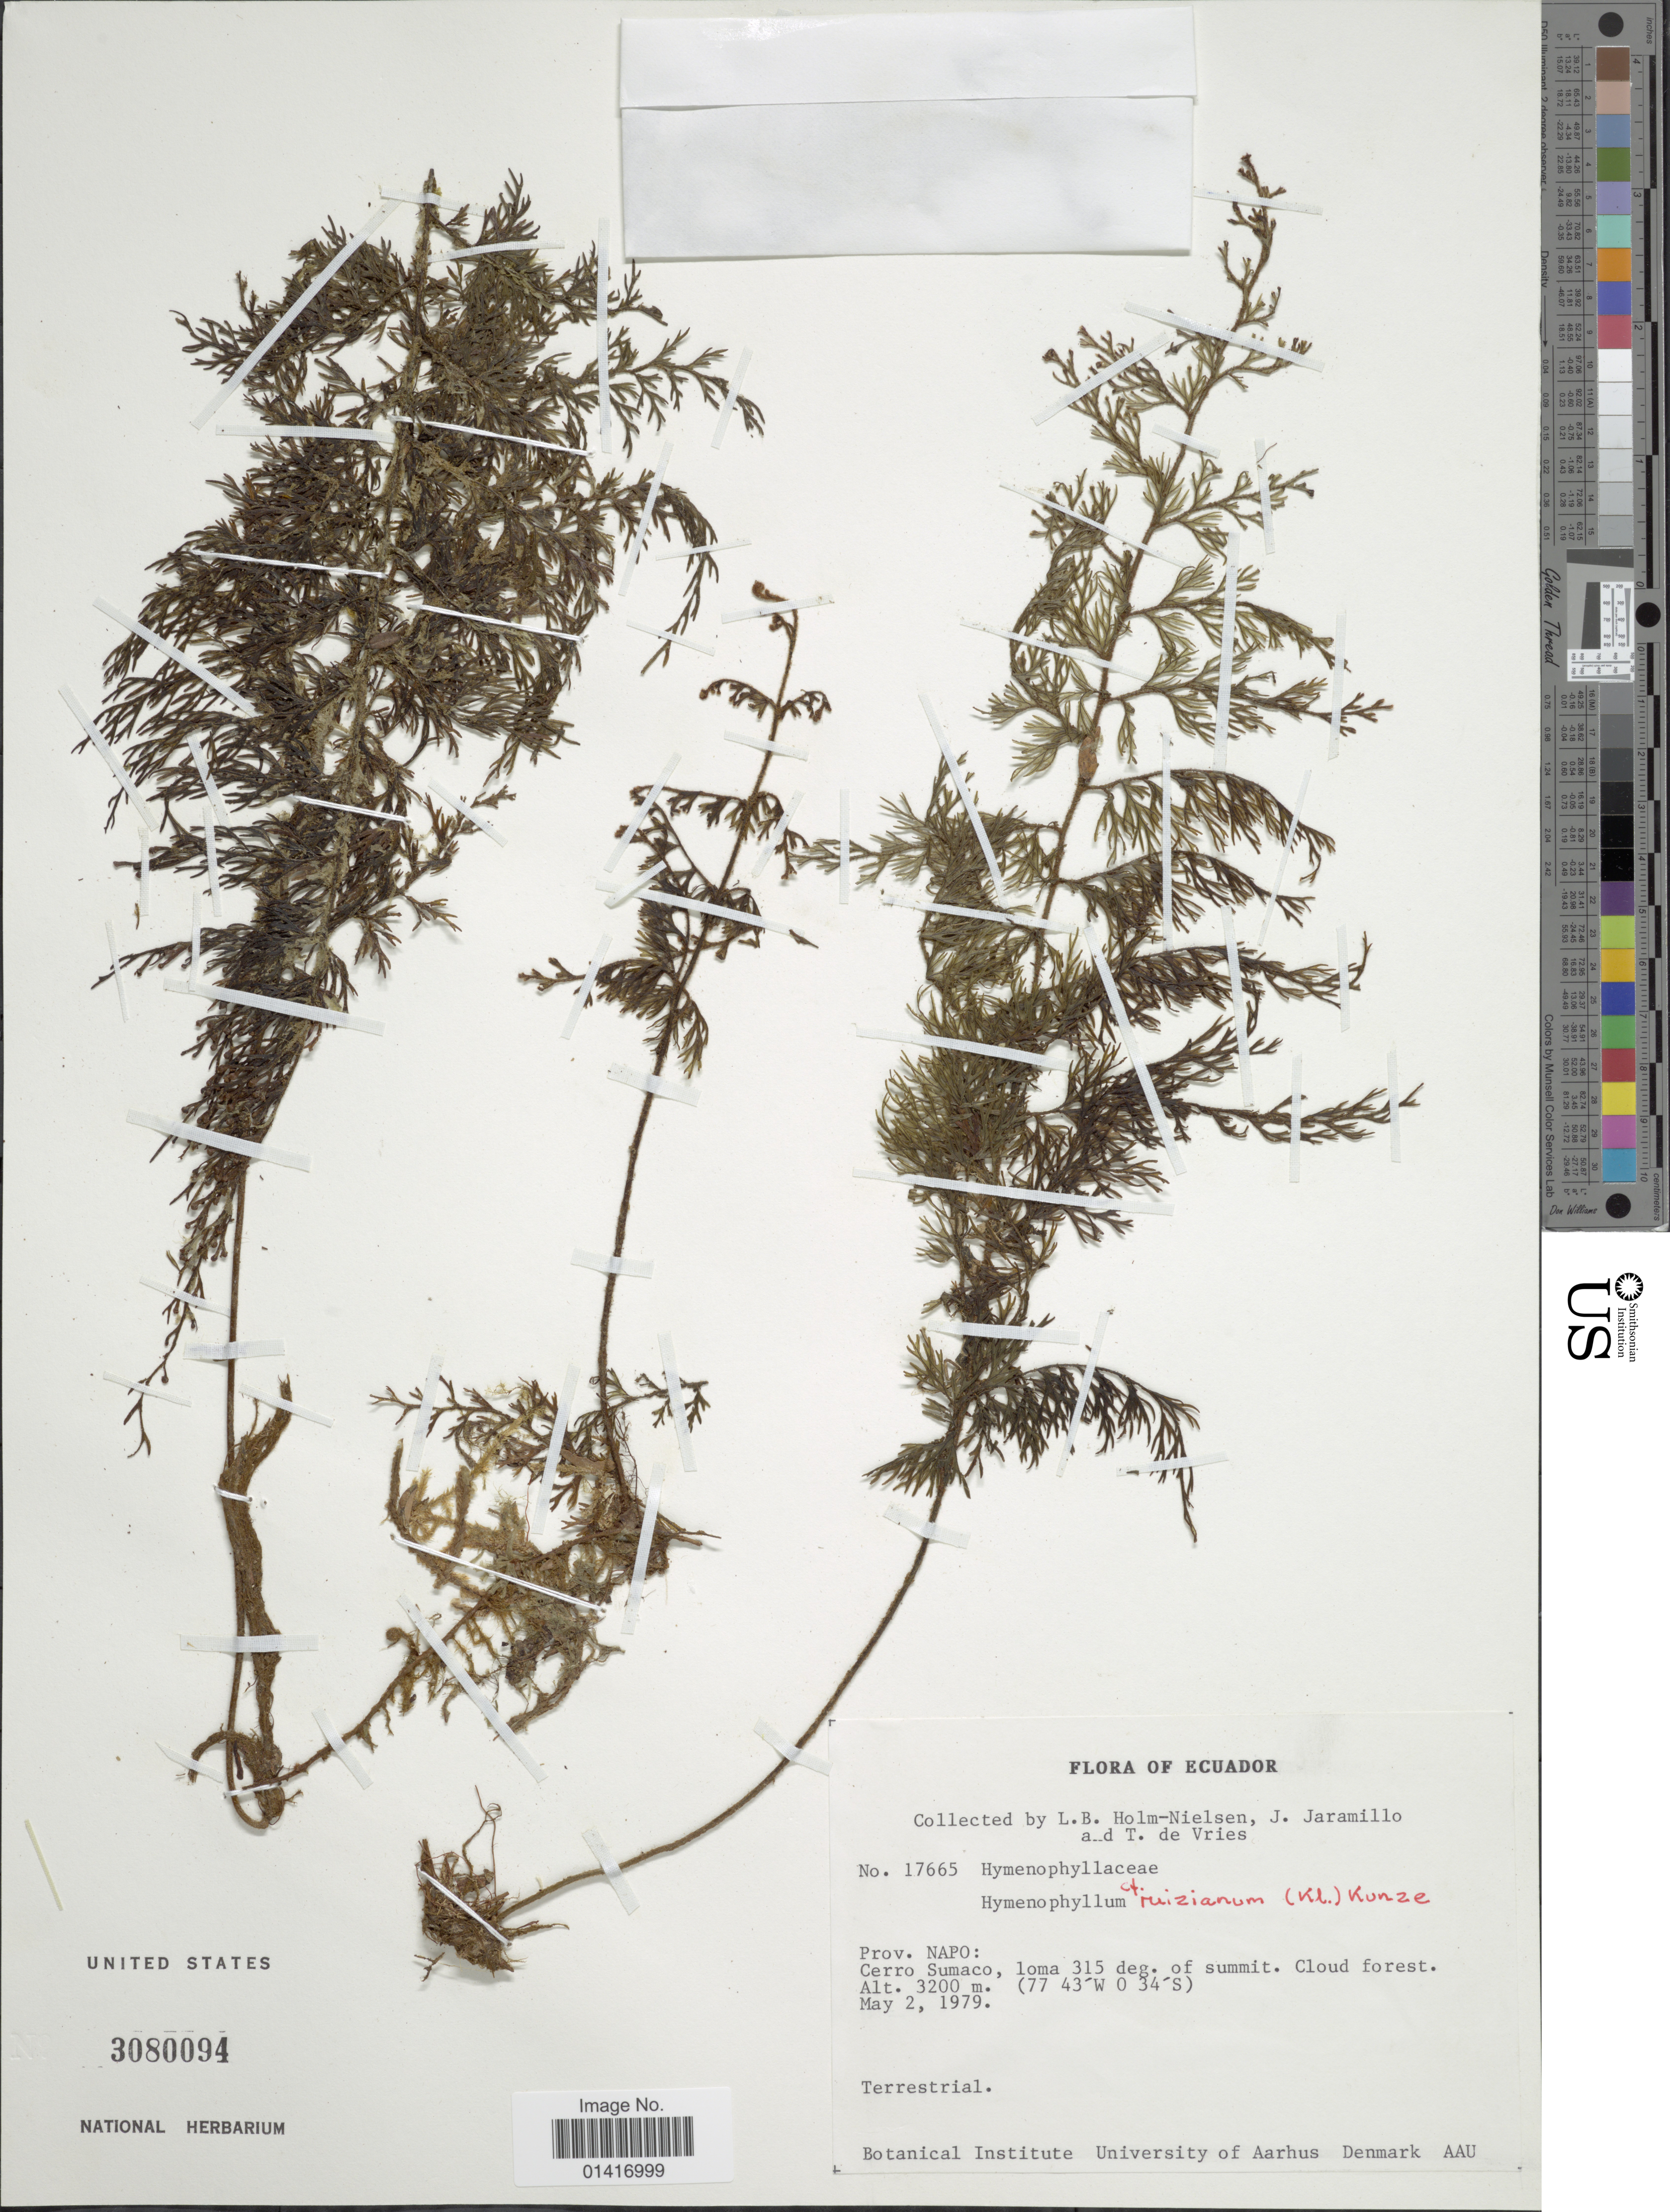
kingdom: Plantae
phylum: Tracheophyta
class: Polypodiopsida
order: Hymenophyllales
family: Hymenophyllaceae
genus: Hymenophyllum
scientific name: Hymenophyllum ruizianum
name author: (Klotzsch) Kunze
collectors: L. B. Holm-Nielsen, J. Jaramillo & T. de Vries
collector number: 17665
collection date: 1979-05-02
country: Ecuador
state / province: Napo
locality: Prov. Napo: Cerro Sumaco, Ioma 315 deg. of summit.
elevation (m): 3200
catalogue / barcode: US 3080094